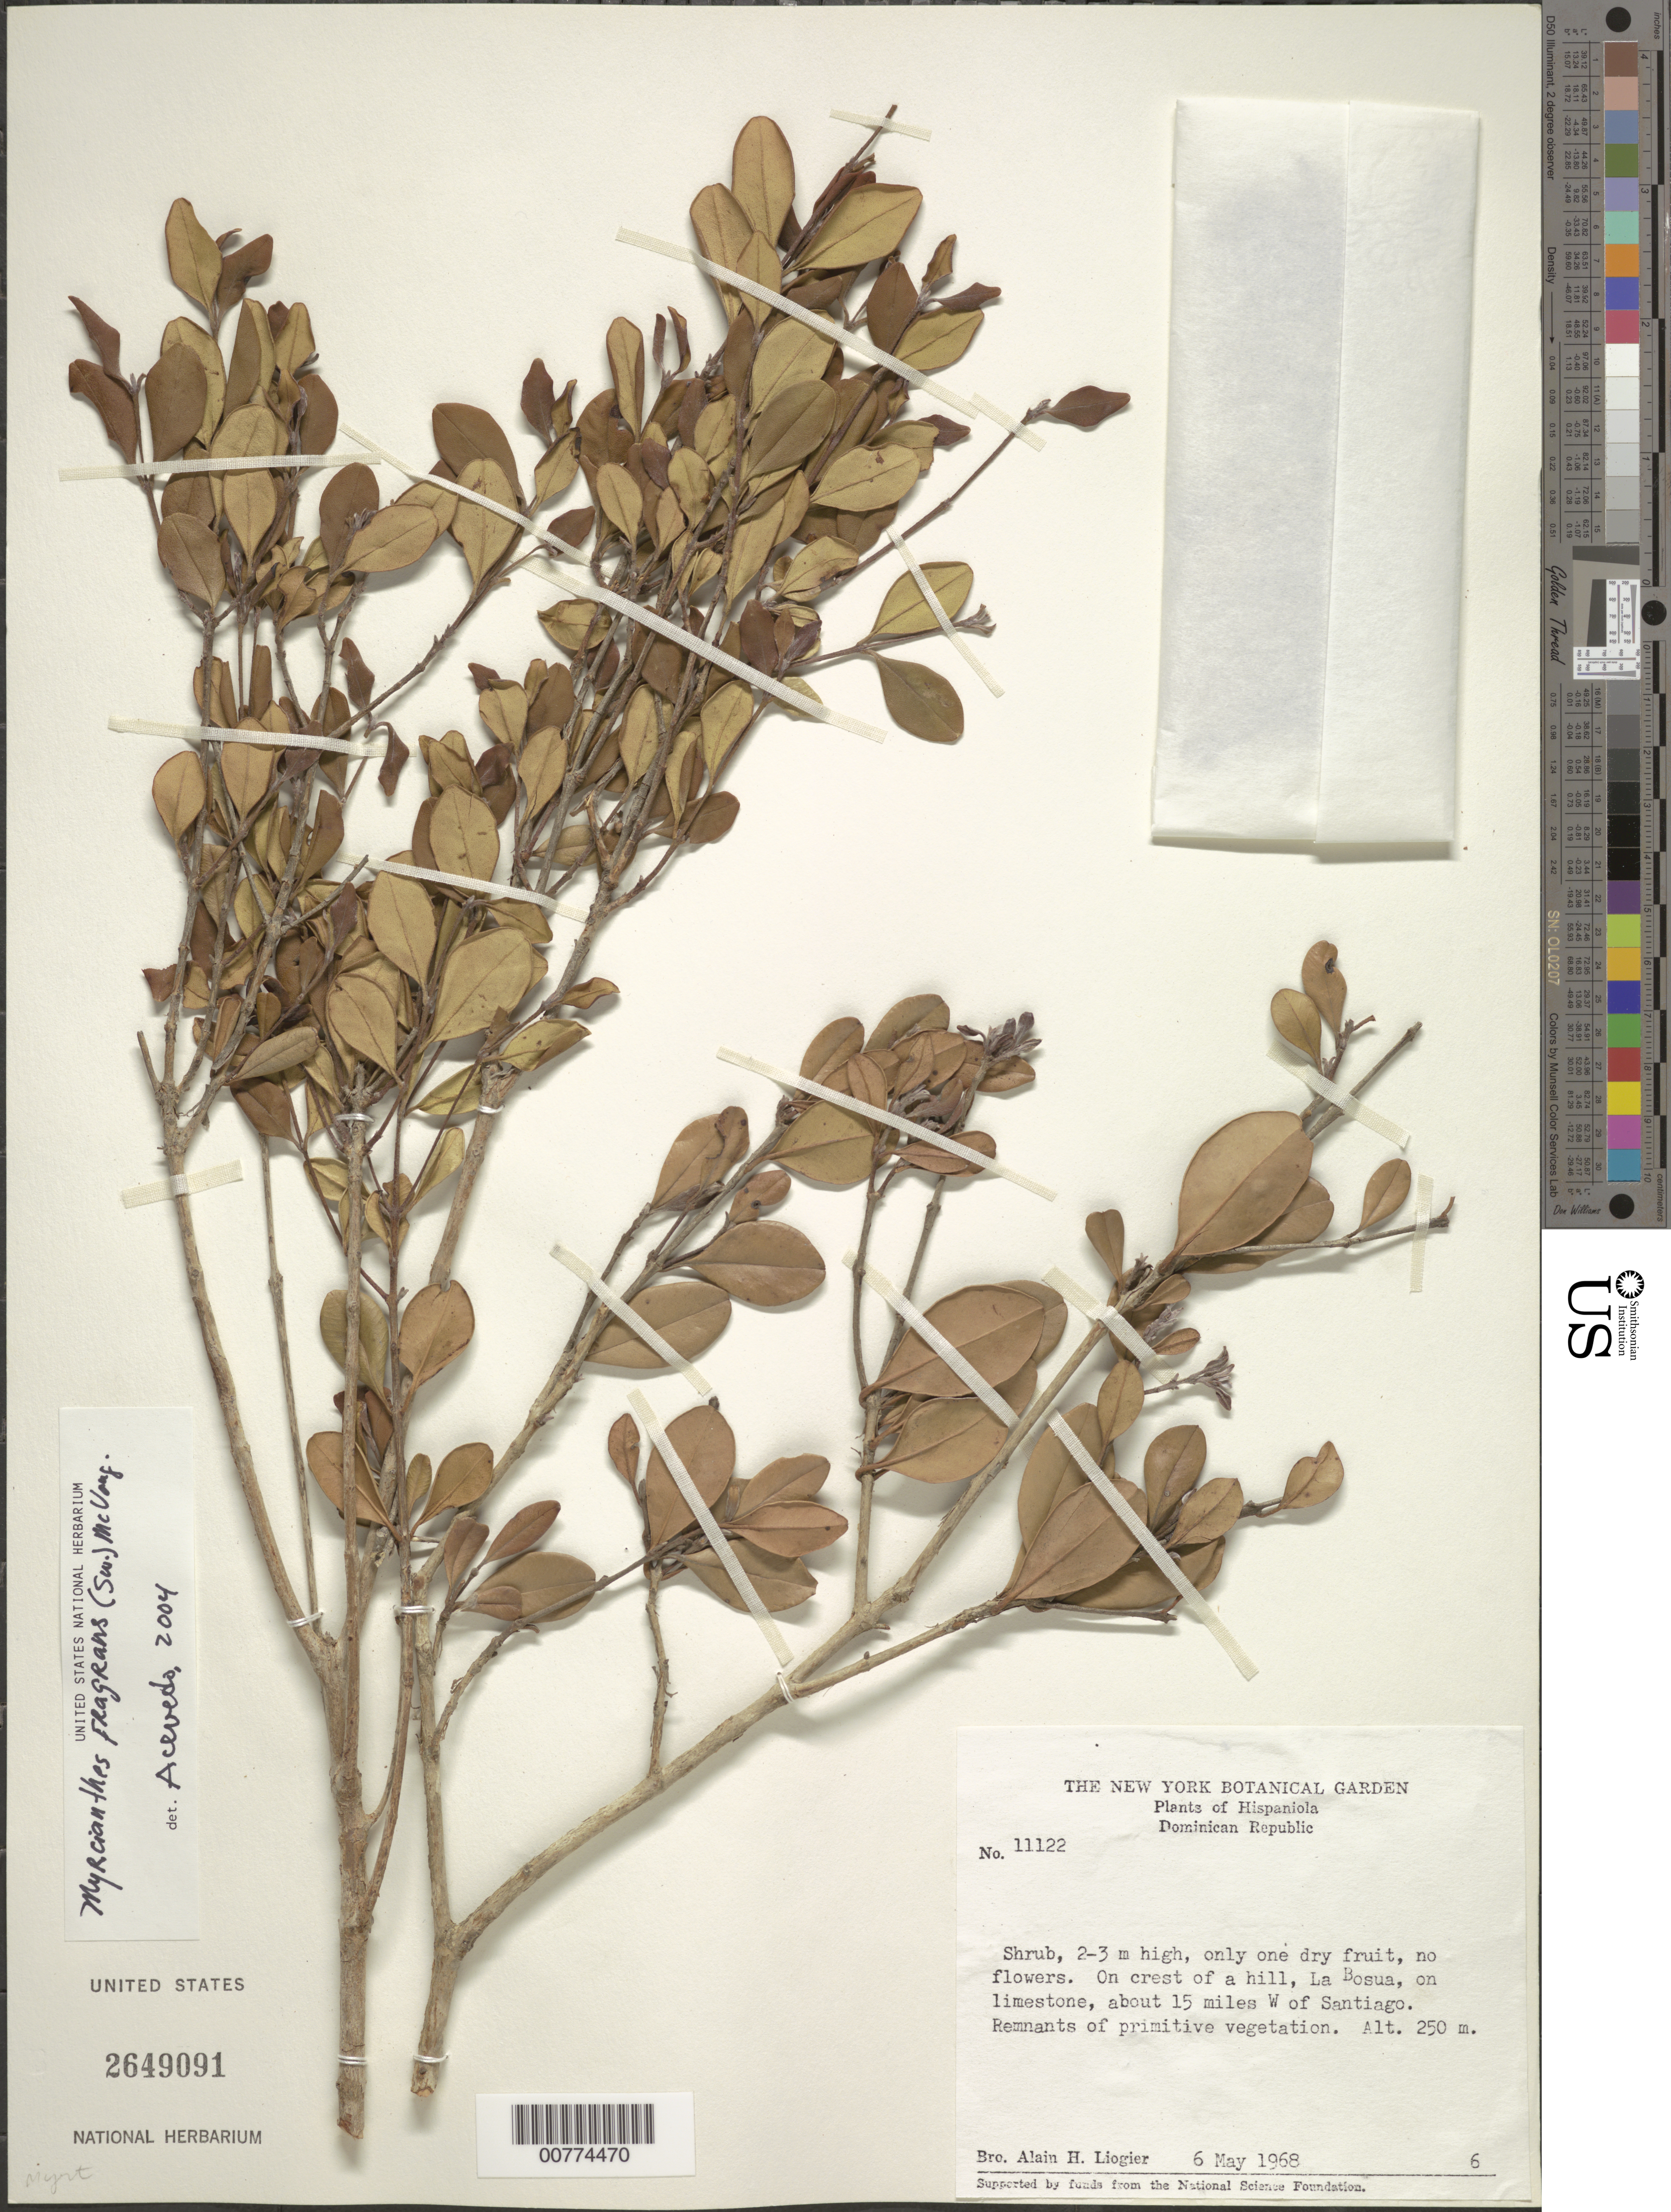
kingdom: Plantae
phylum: Tracheophyta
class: Magnoliopsida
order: Myrtales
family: Myrtaceae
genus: Myrcianthes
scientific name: Myrcianthes fragrans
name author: (Sw.) McVaugh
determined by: Acevedo-Rodríguez, P., (BOT), Smithsonian Institution - National Museum of Natural History (UNITED STATES)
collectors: A. H. Liogier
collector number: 11122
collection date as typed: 06 May 1968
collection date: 1968-05-06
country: Dominican Republic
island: Hispaniola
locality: La Bosua, on limestone, about 15 miles W of Santiago.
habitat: On crest of a hill, remnants of primitive vegetation.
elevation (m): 250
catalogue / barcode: US 2649091